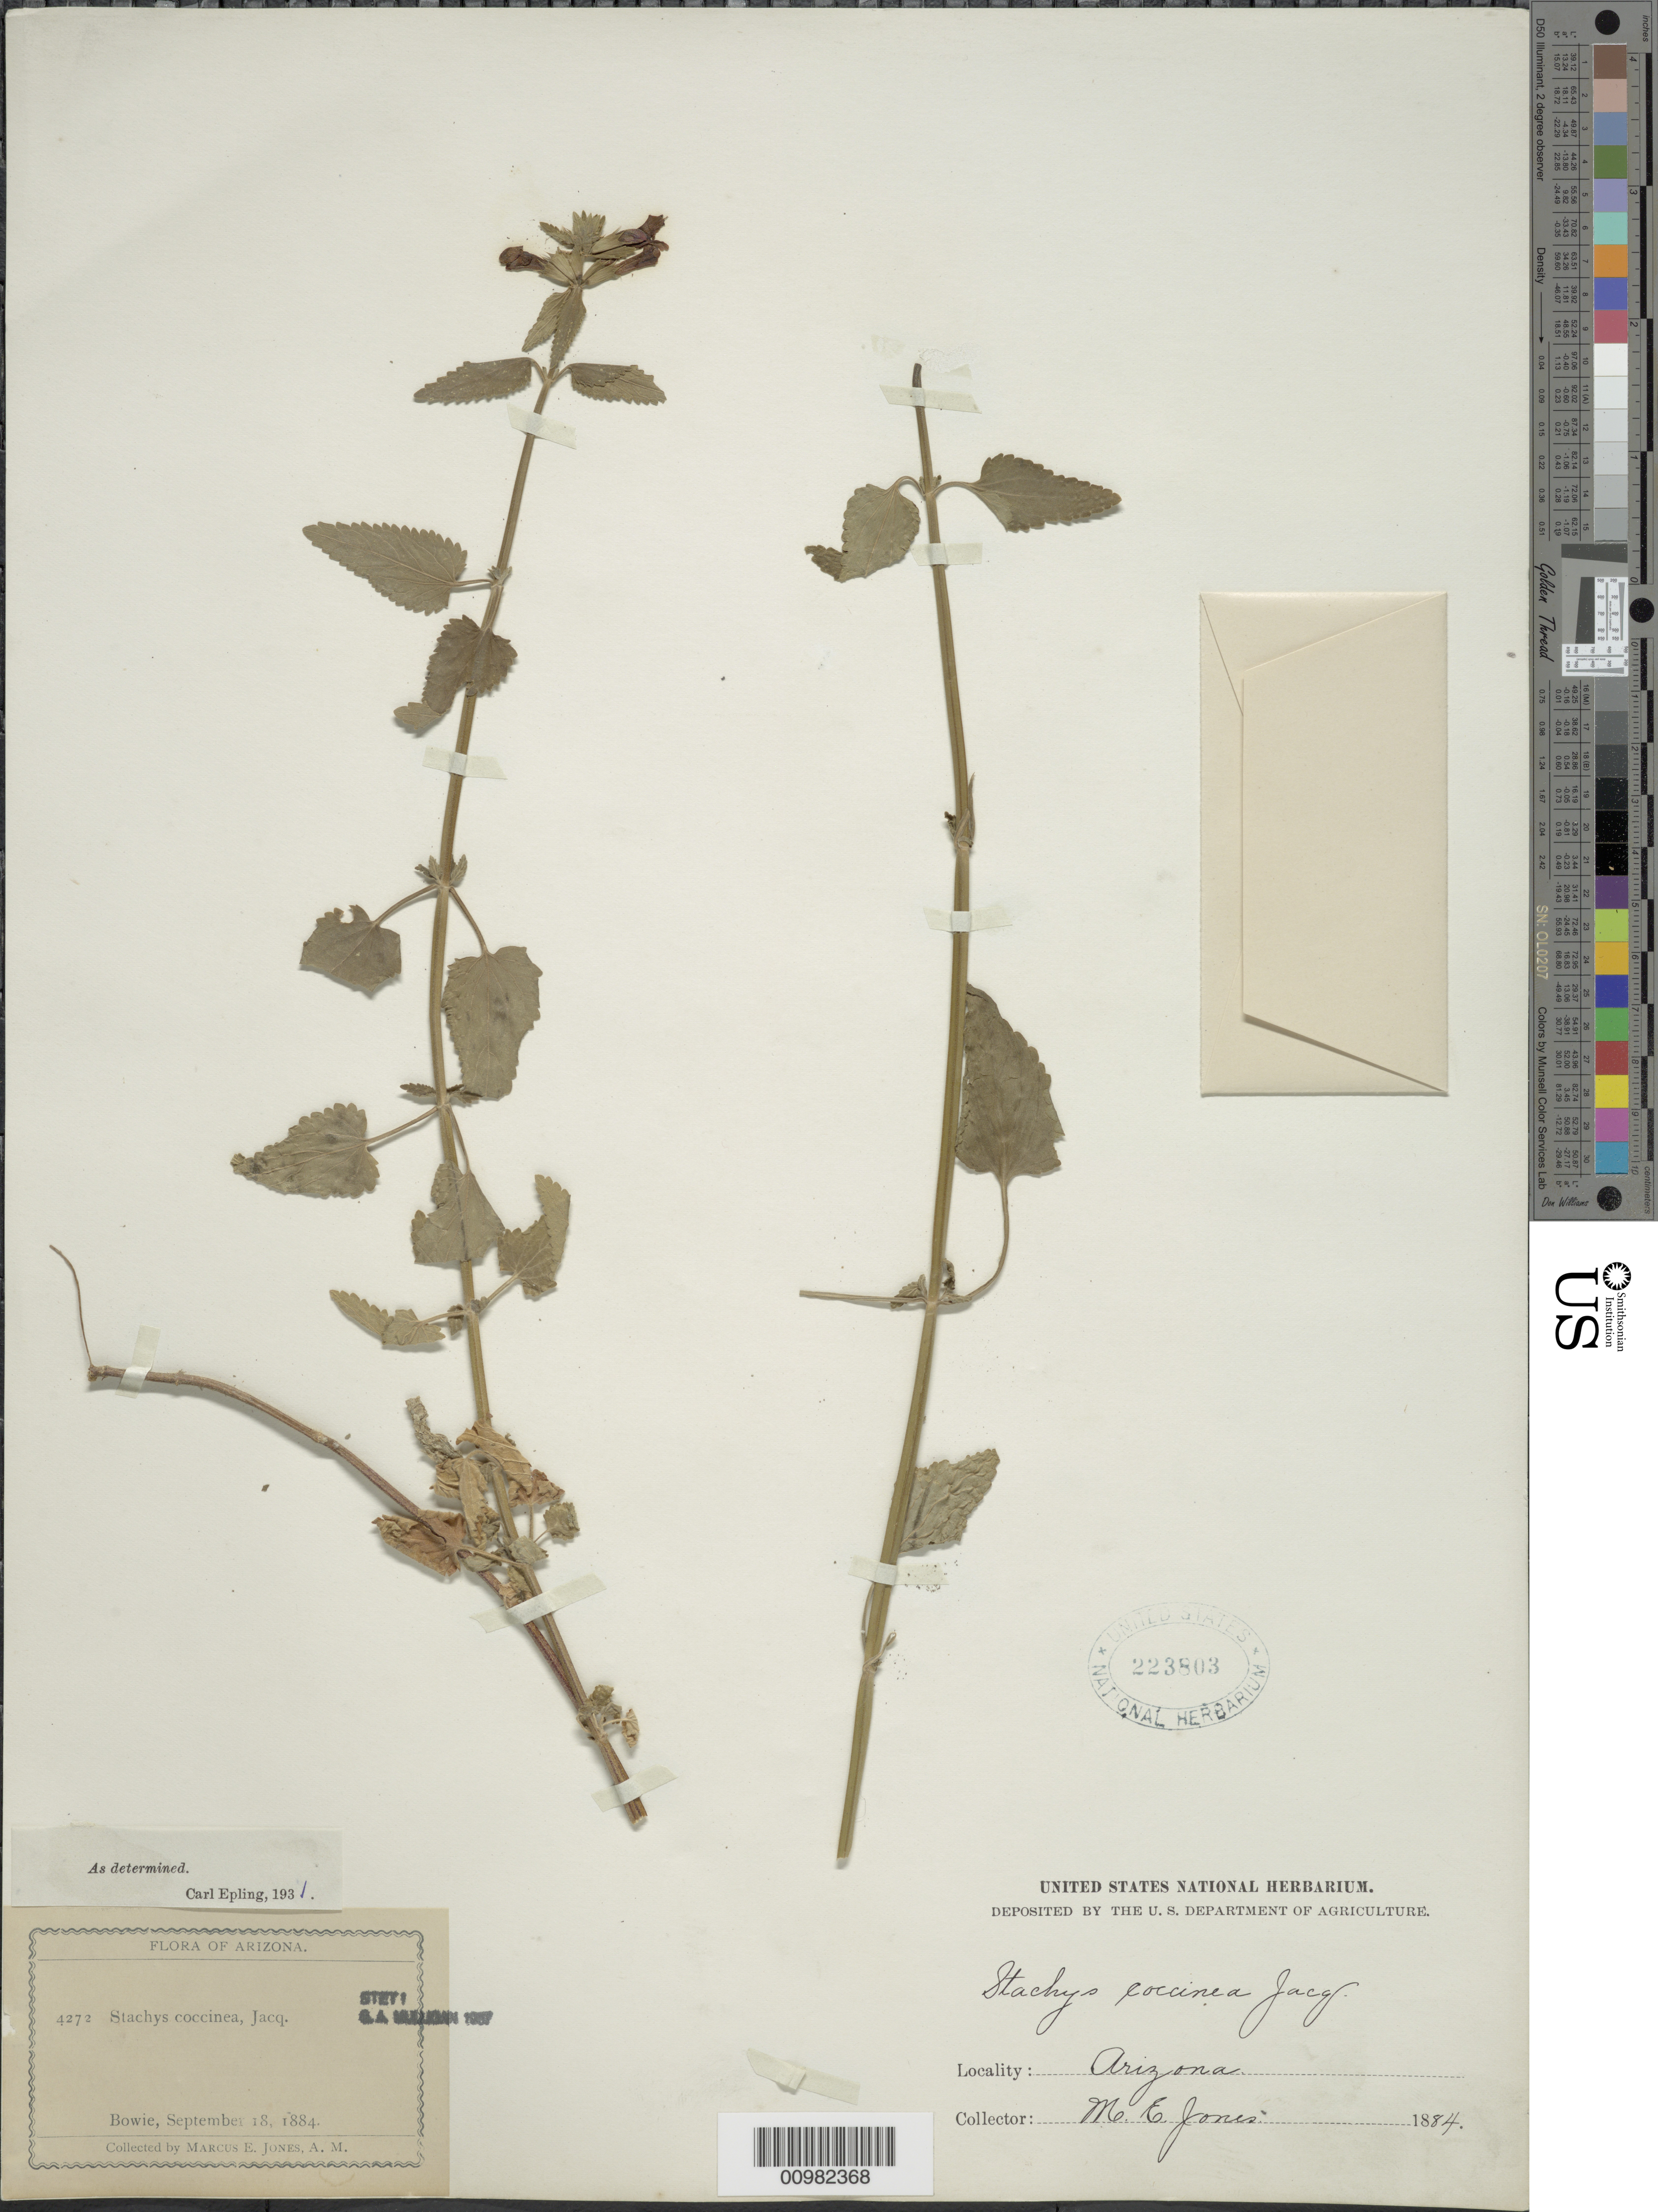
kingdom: Plantae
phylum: Tracheophyta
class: Magnoliopsida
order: Lamiales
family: Lamiaceae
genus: Stachys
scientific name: Stachys coccinea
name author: Ortega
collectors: M. E. Jones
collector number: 4272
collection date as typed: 18 Sep 1884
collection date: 1884-09-18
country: United States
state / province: Arizona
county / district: Cochise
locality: Bowie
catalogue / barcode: US 223803